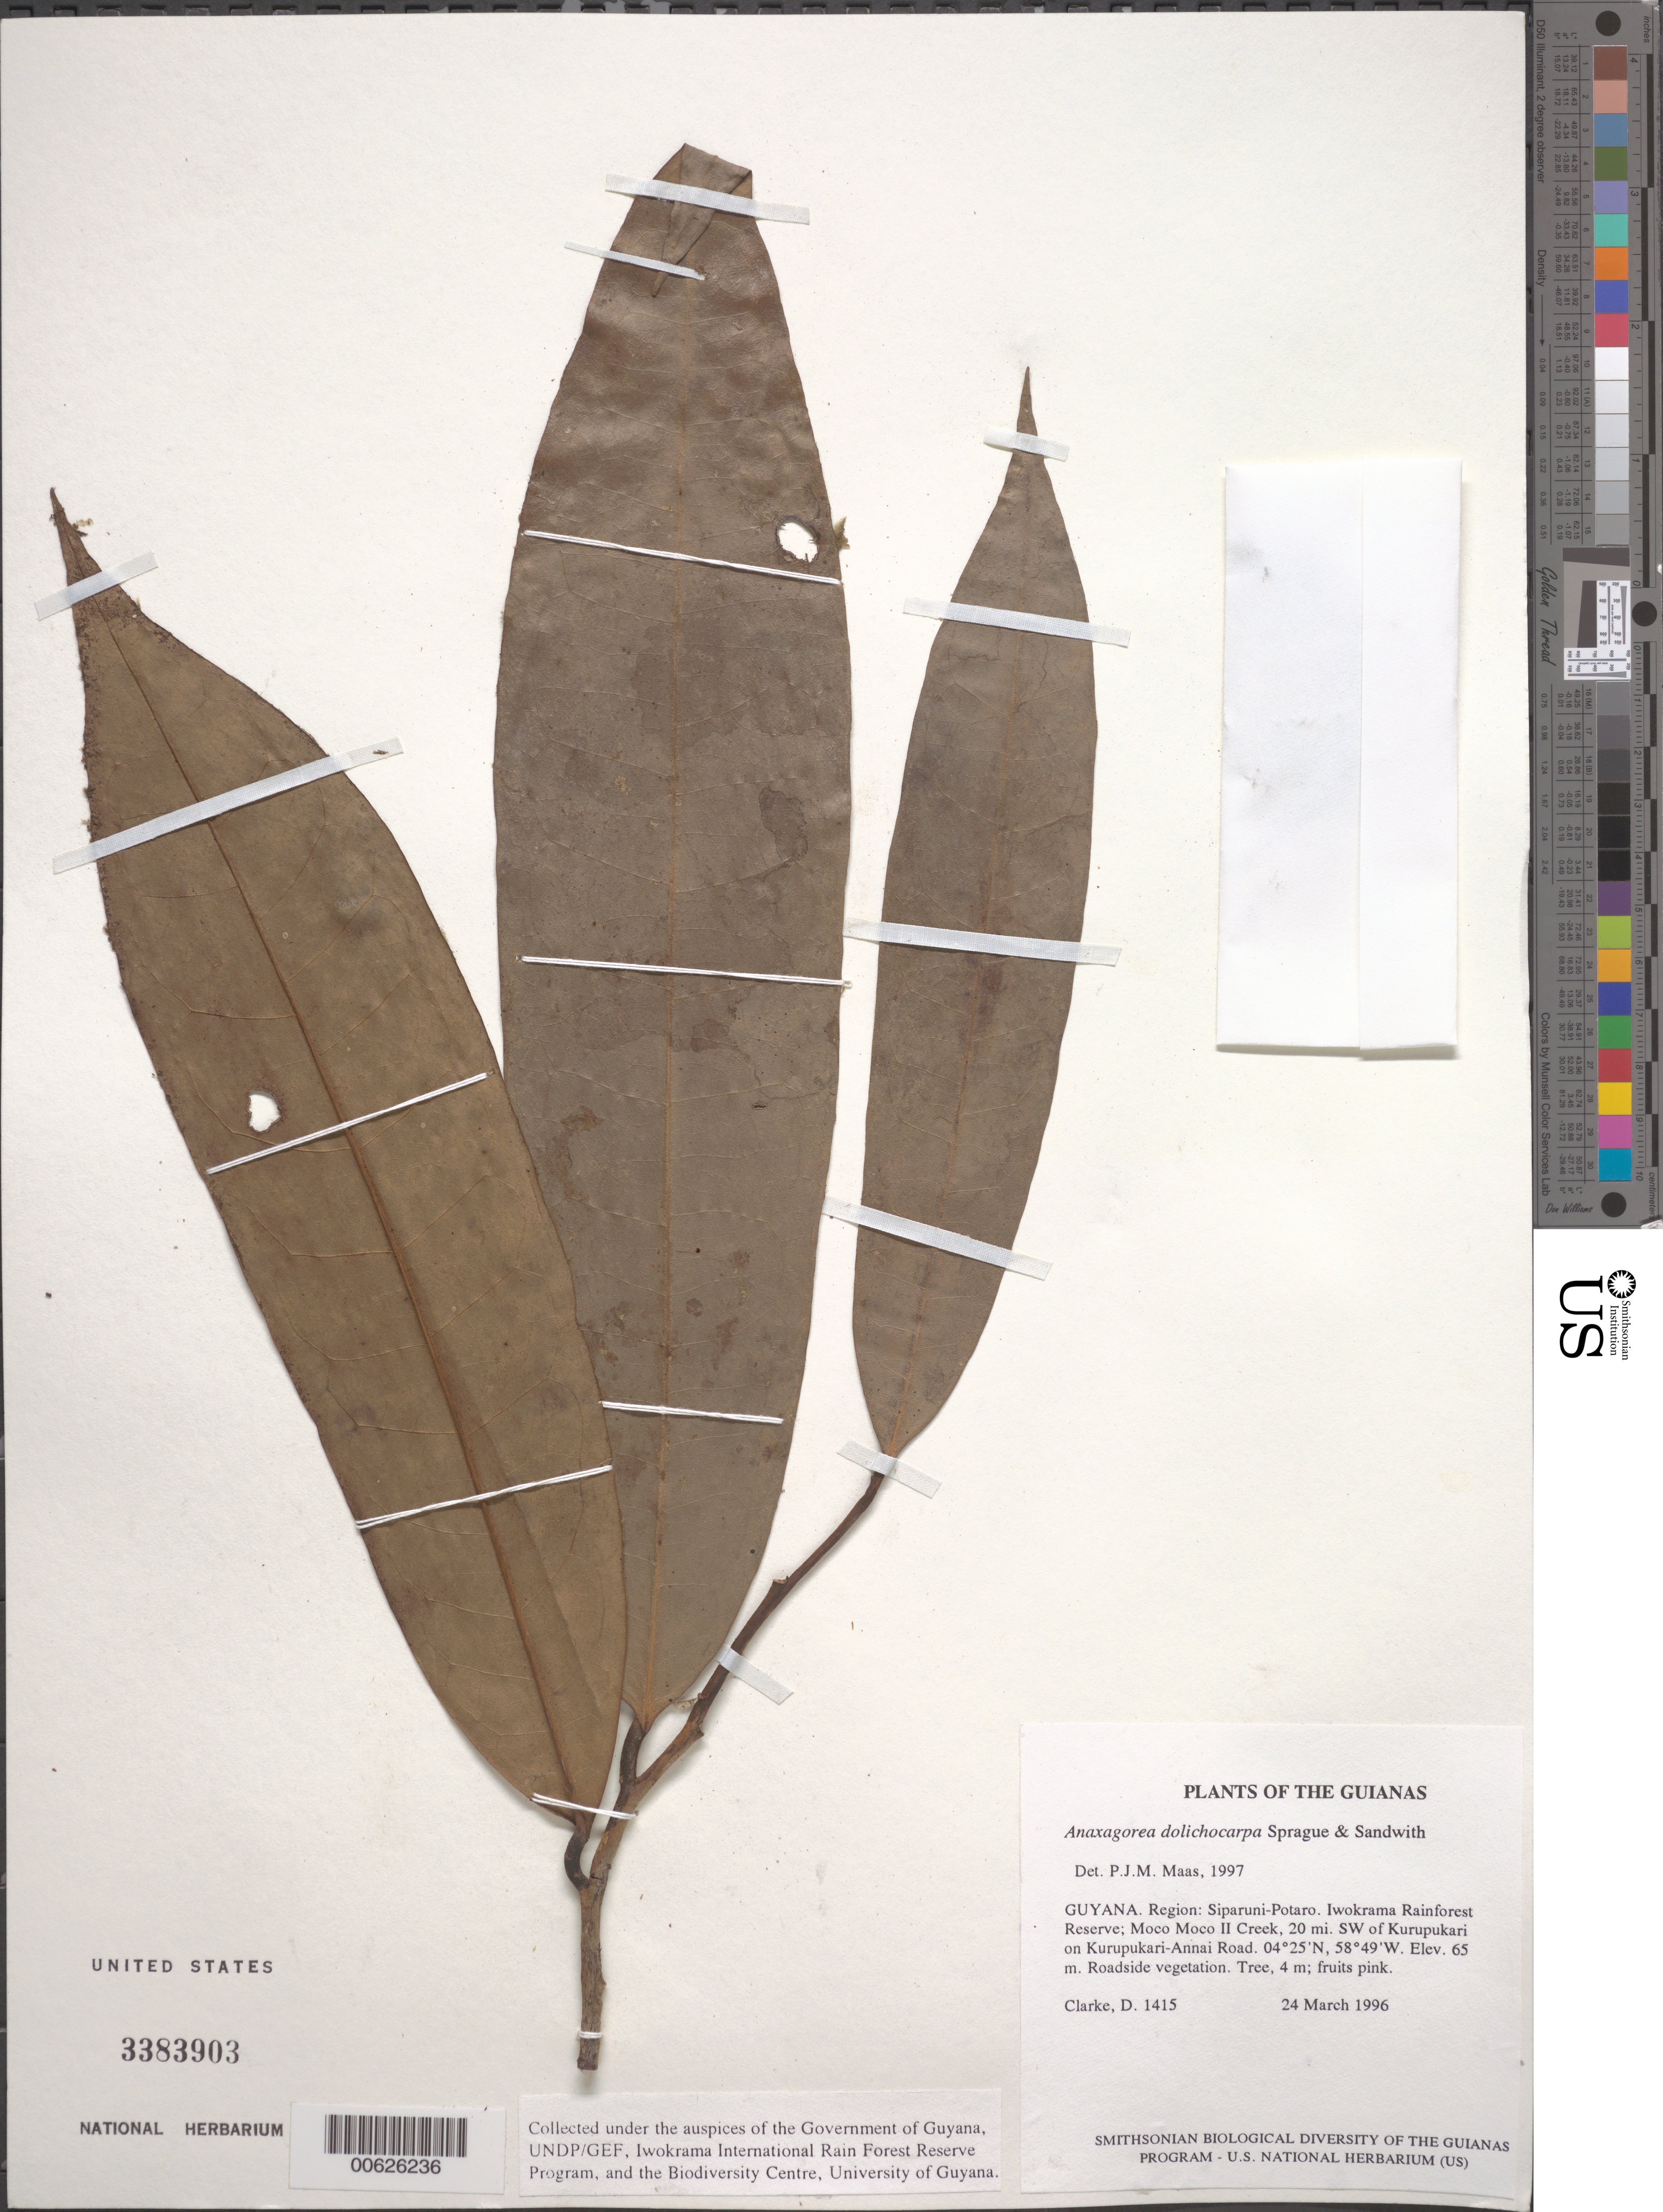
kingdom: Plantae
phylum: Tracheophyta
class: Magnoliopsida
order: Magnoliales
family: Annonaceae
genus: Anaxagorea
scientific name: Anaxagorea dolichocarpa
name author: Sprague & Sandwith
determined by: Maas, Paul J. M.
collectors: H. D. Clarke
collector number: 1415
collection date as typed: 24 March 1996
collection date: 1996-03-24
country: Guyana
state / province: Potaro-Siparuni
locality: Iwokrama Rainforest Reserve; Moco Moco II Creek, 20 mi. SW of Kurupukari on Kurupukari-Annai Road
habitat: Roadside vegetation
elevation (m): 65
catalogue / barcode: US 3383903